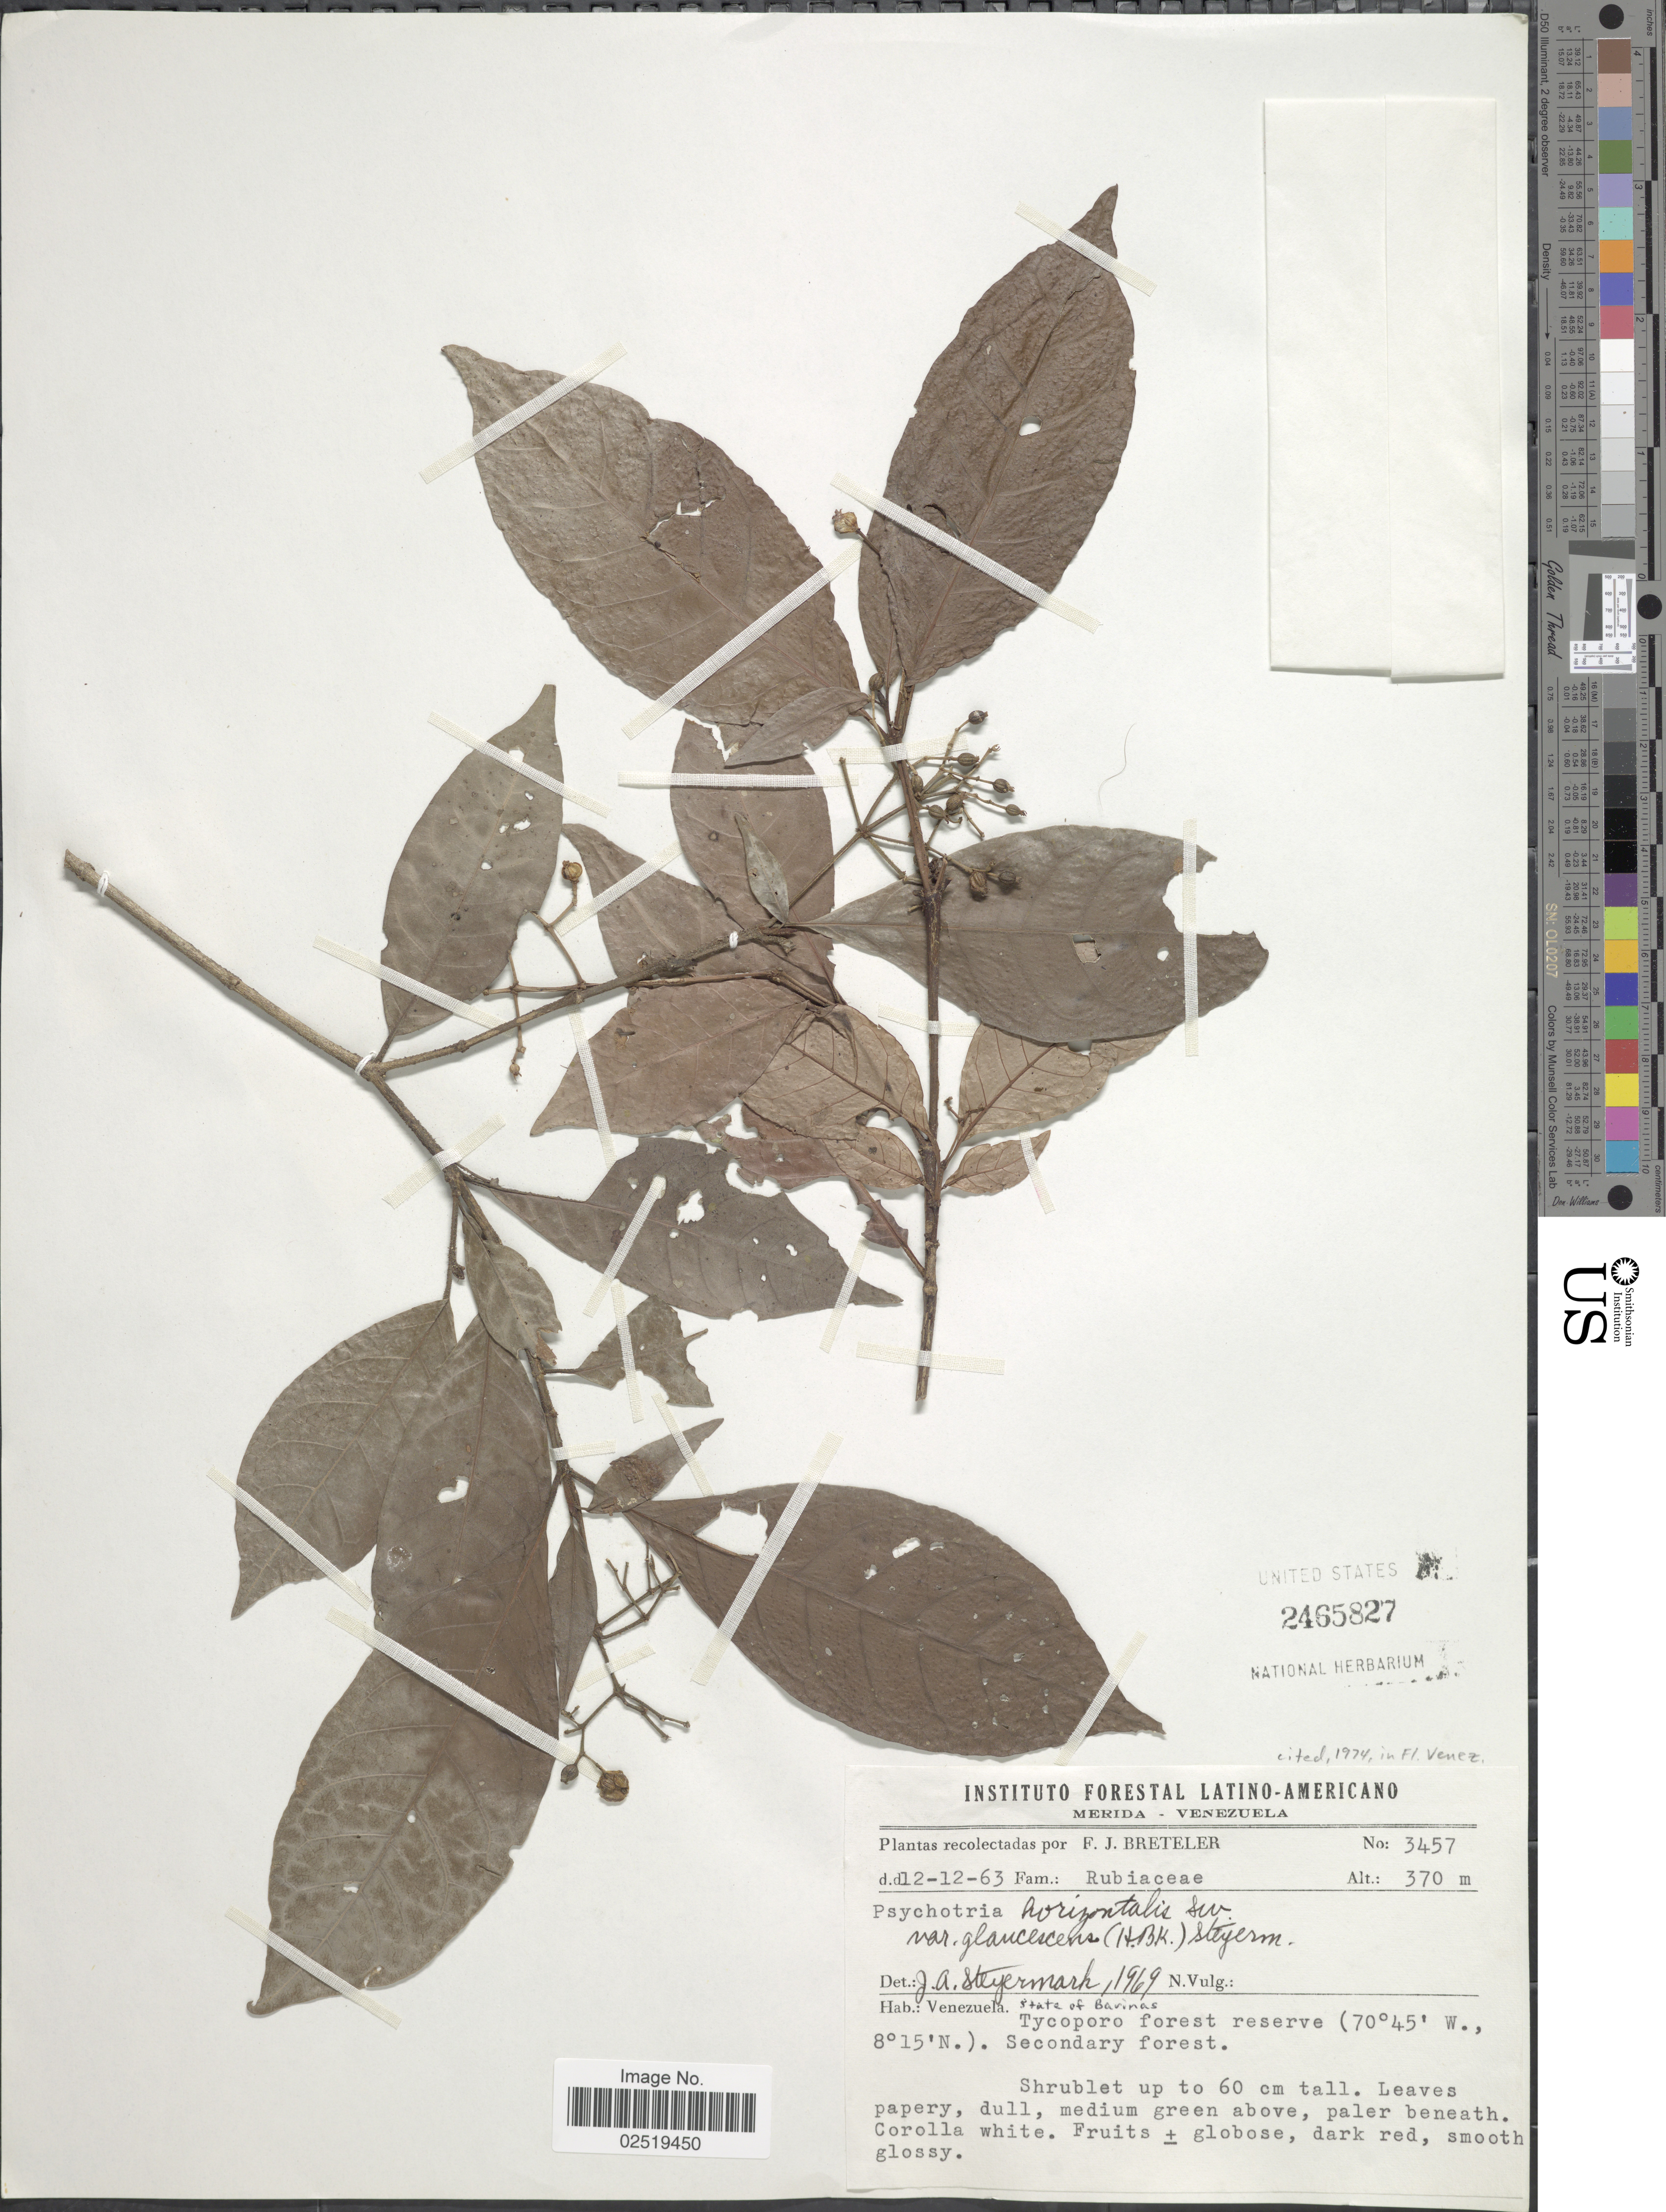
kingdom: Plantae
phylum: Tracheophyta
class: Magnoliopsida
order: Gentianales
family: Rubiaceae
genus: Psychotria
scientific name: Psychotria horizontalis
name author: Sw.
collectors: F. J. Breteler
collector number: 3457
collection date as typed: Transcribed d/m/y: 12/12/63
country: Venezuela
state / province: Barinas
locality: Tycoporo forest reserve, Secondary forest.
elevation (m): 370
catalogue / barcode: US 2465827